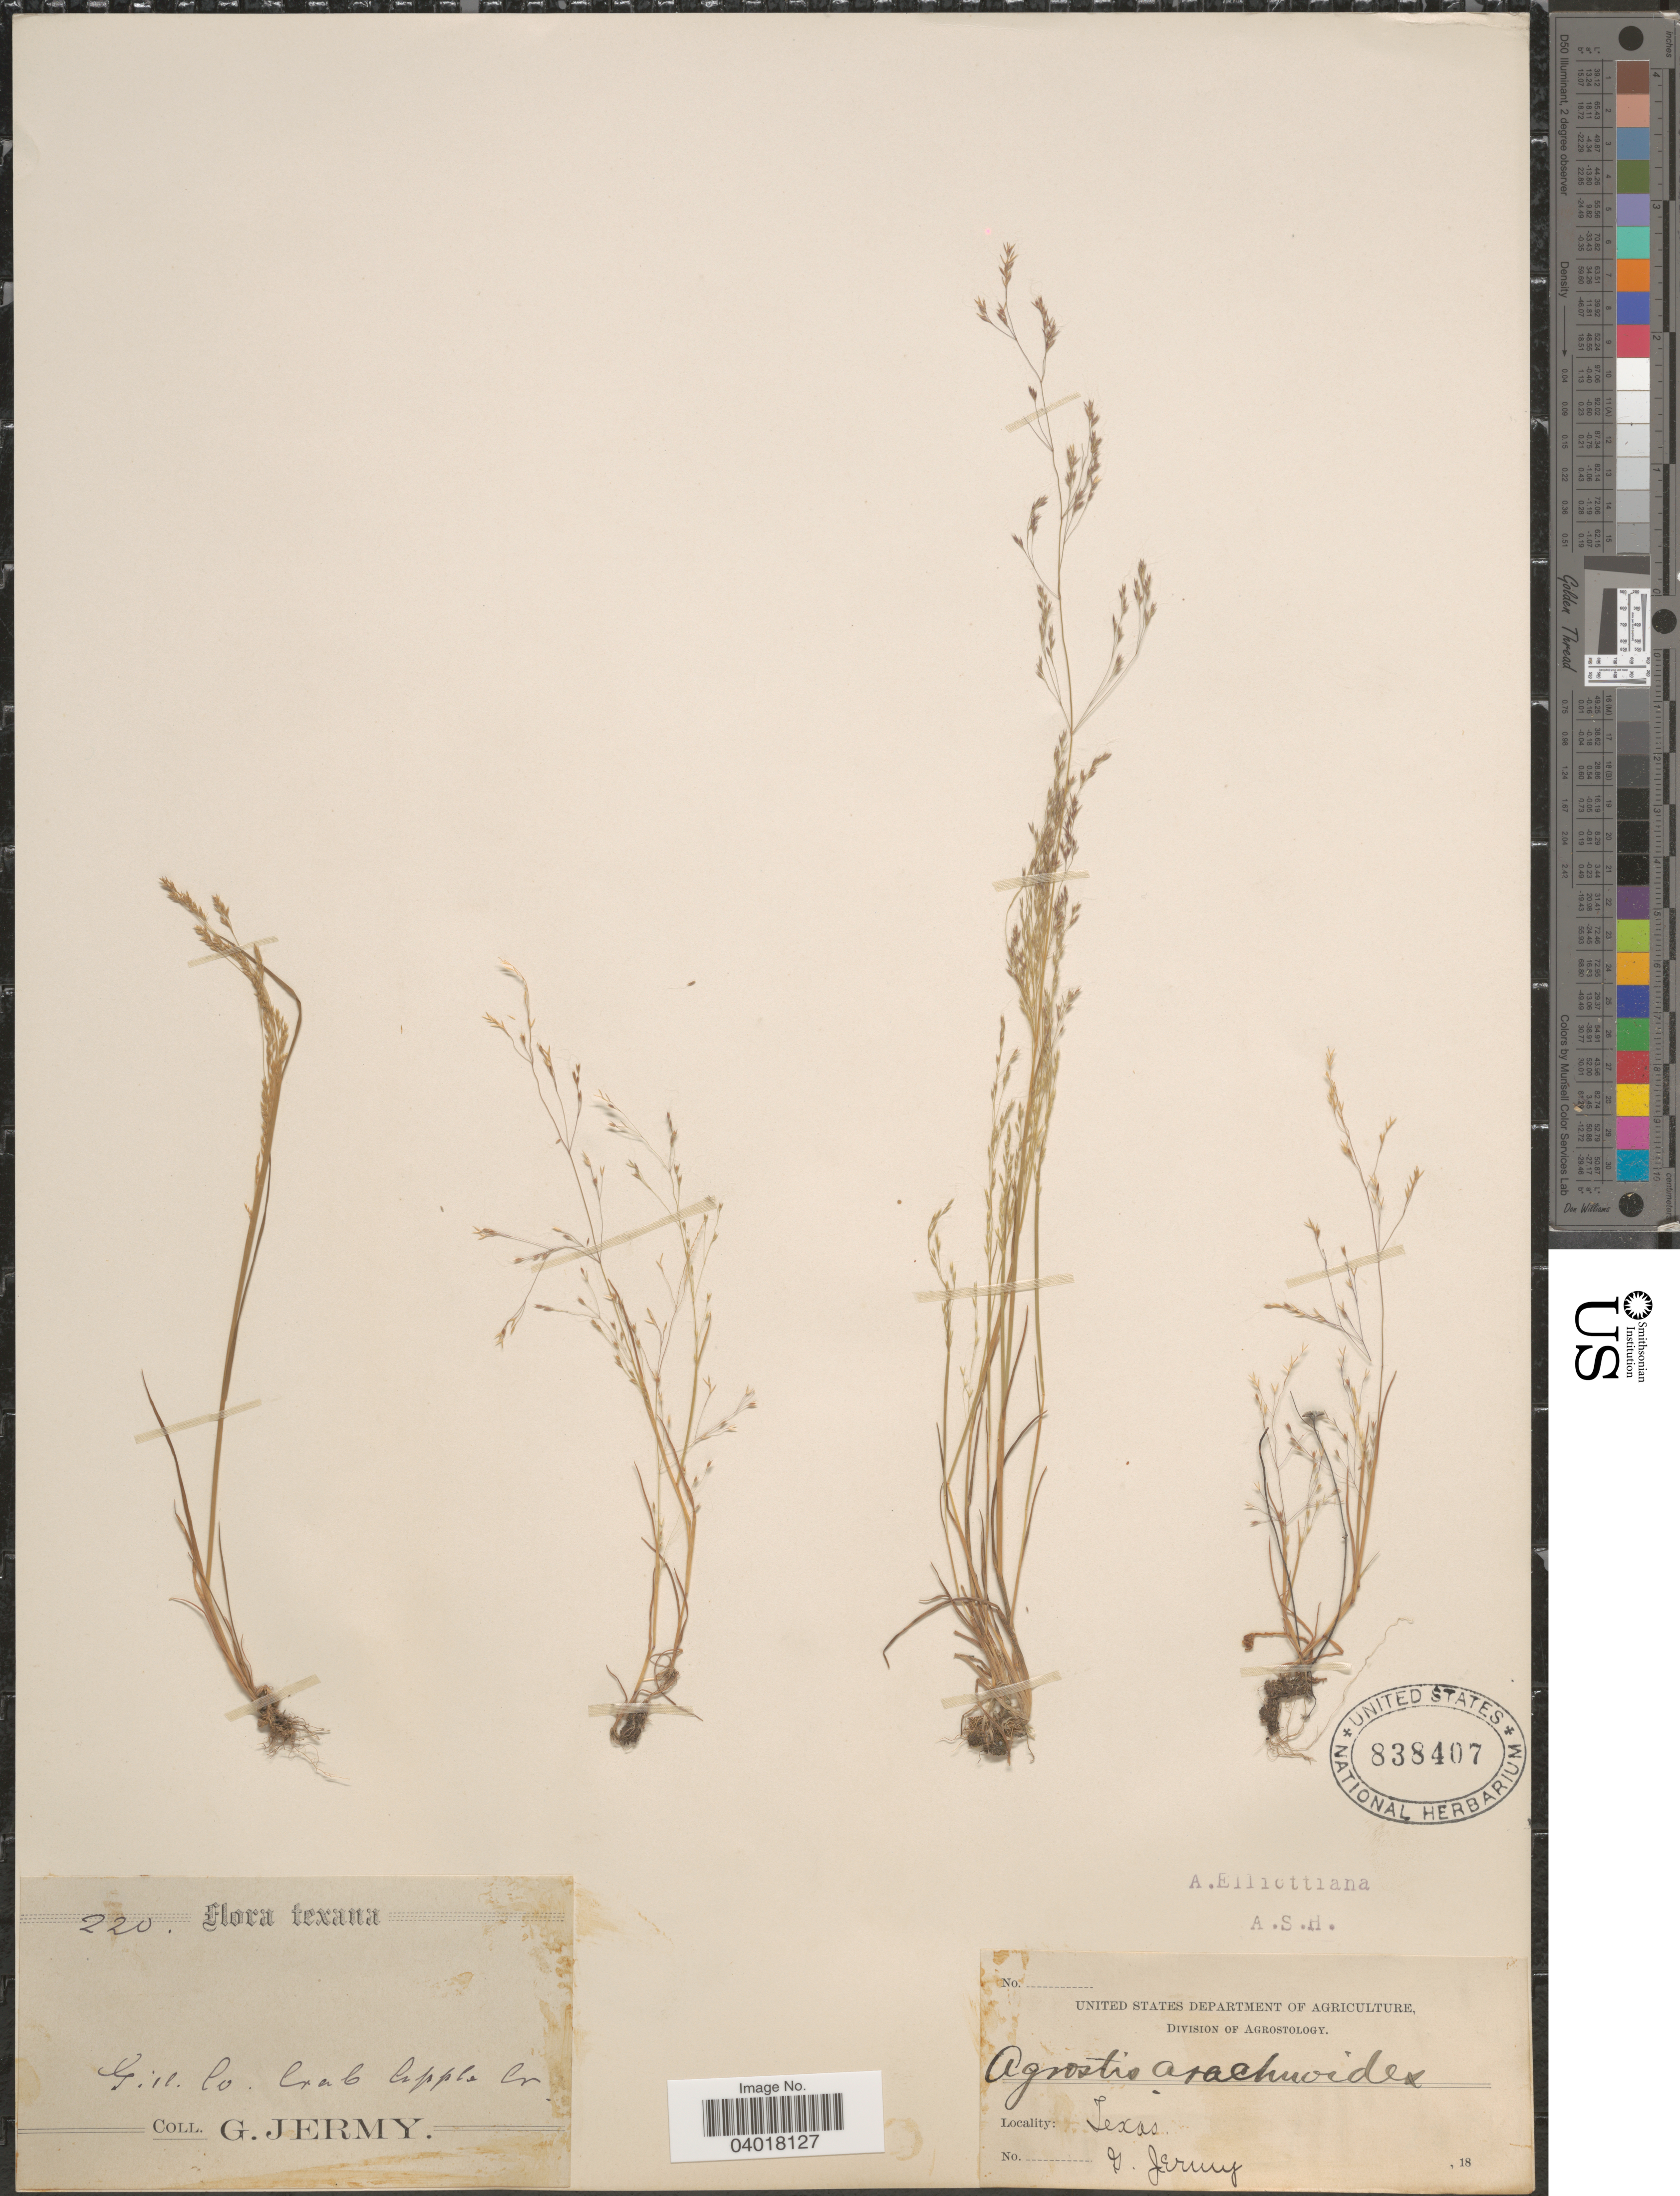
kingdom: Plantae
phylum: Tracheophyta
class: Liliopsida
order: Poales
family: Poaceae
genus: Agrostis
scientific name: Agrostis elliottiana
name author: Schult.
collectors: G. Jermy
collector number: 220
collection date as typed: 18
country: United States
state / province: Texas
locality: Gill. Co. Crab Apple Cr.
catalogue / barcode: US 838407